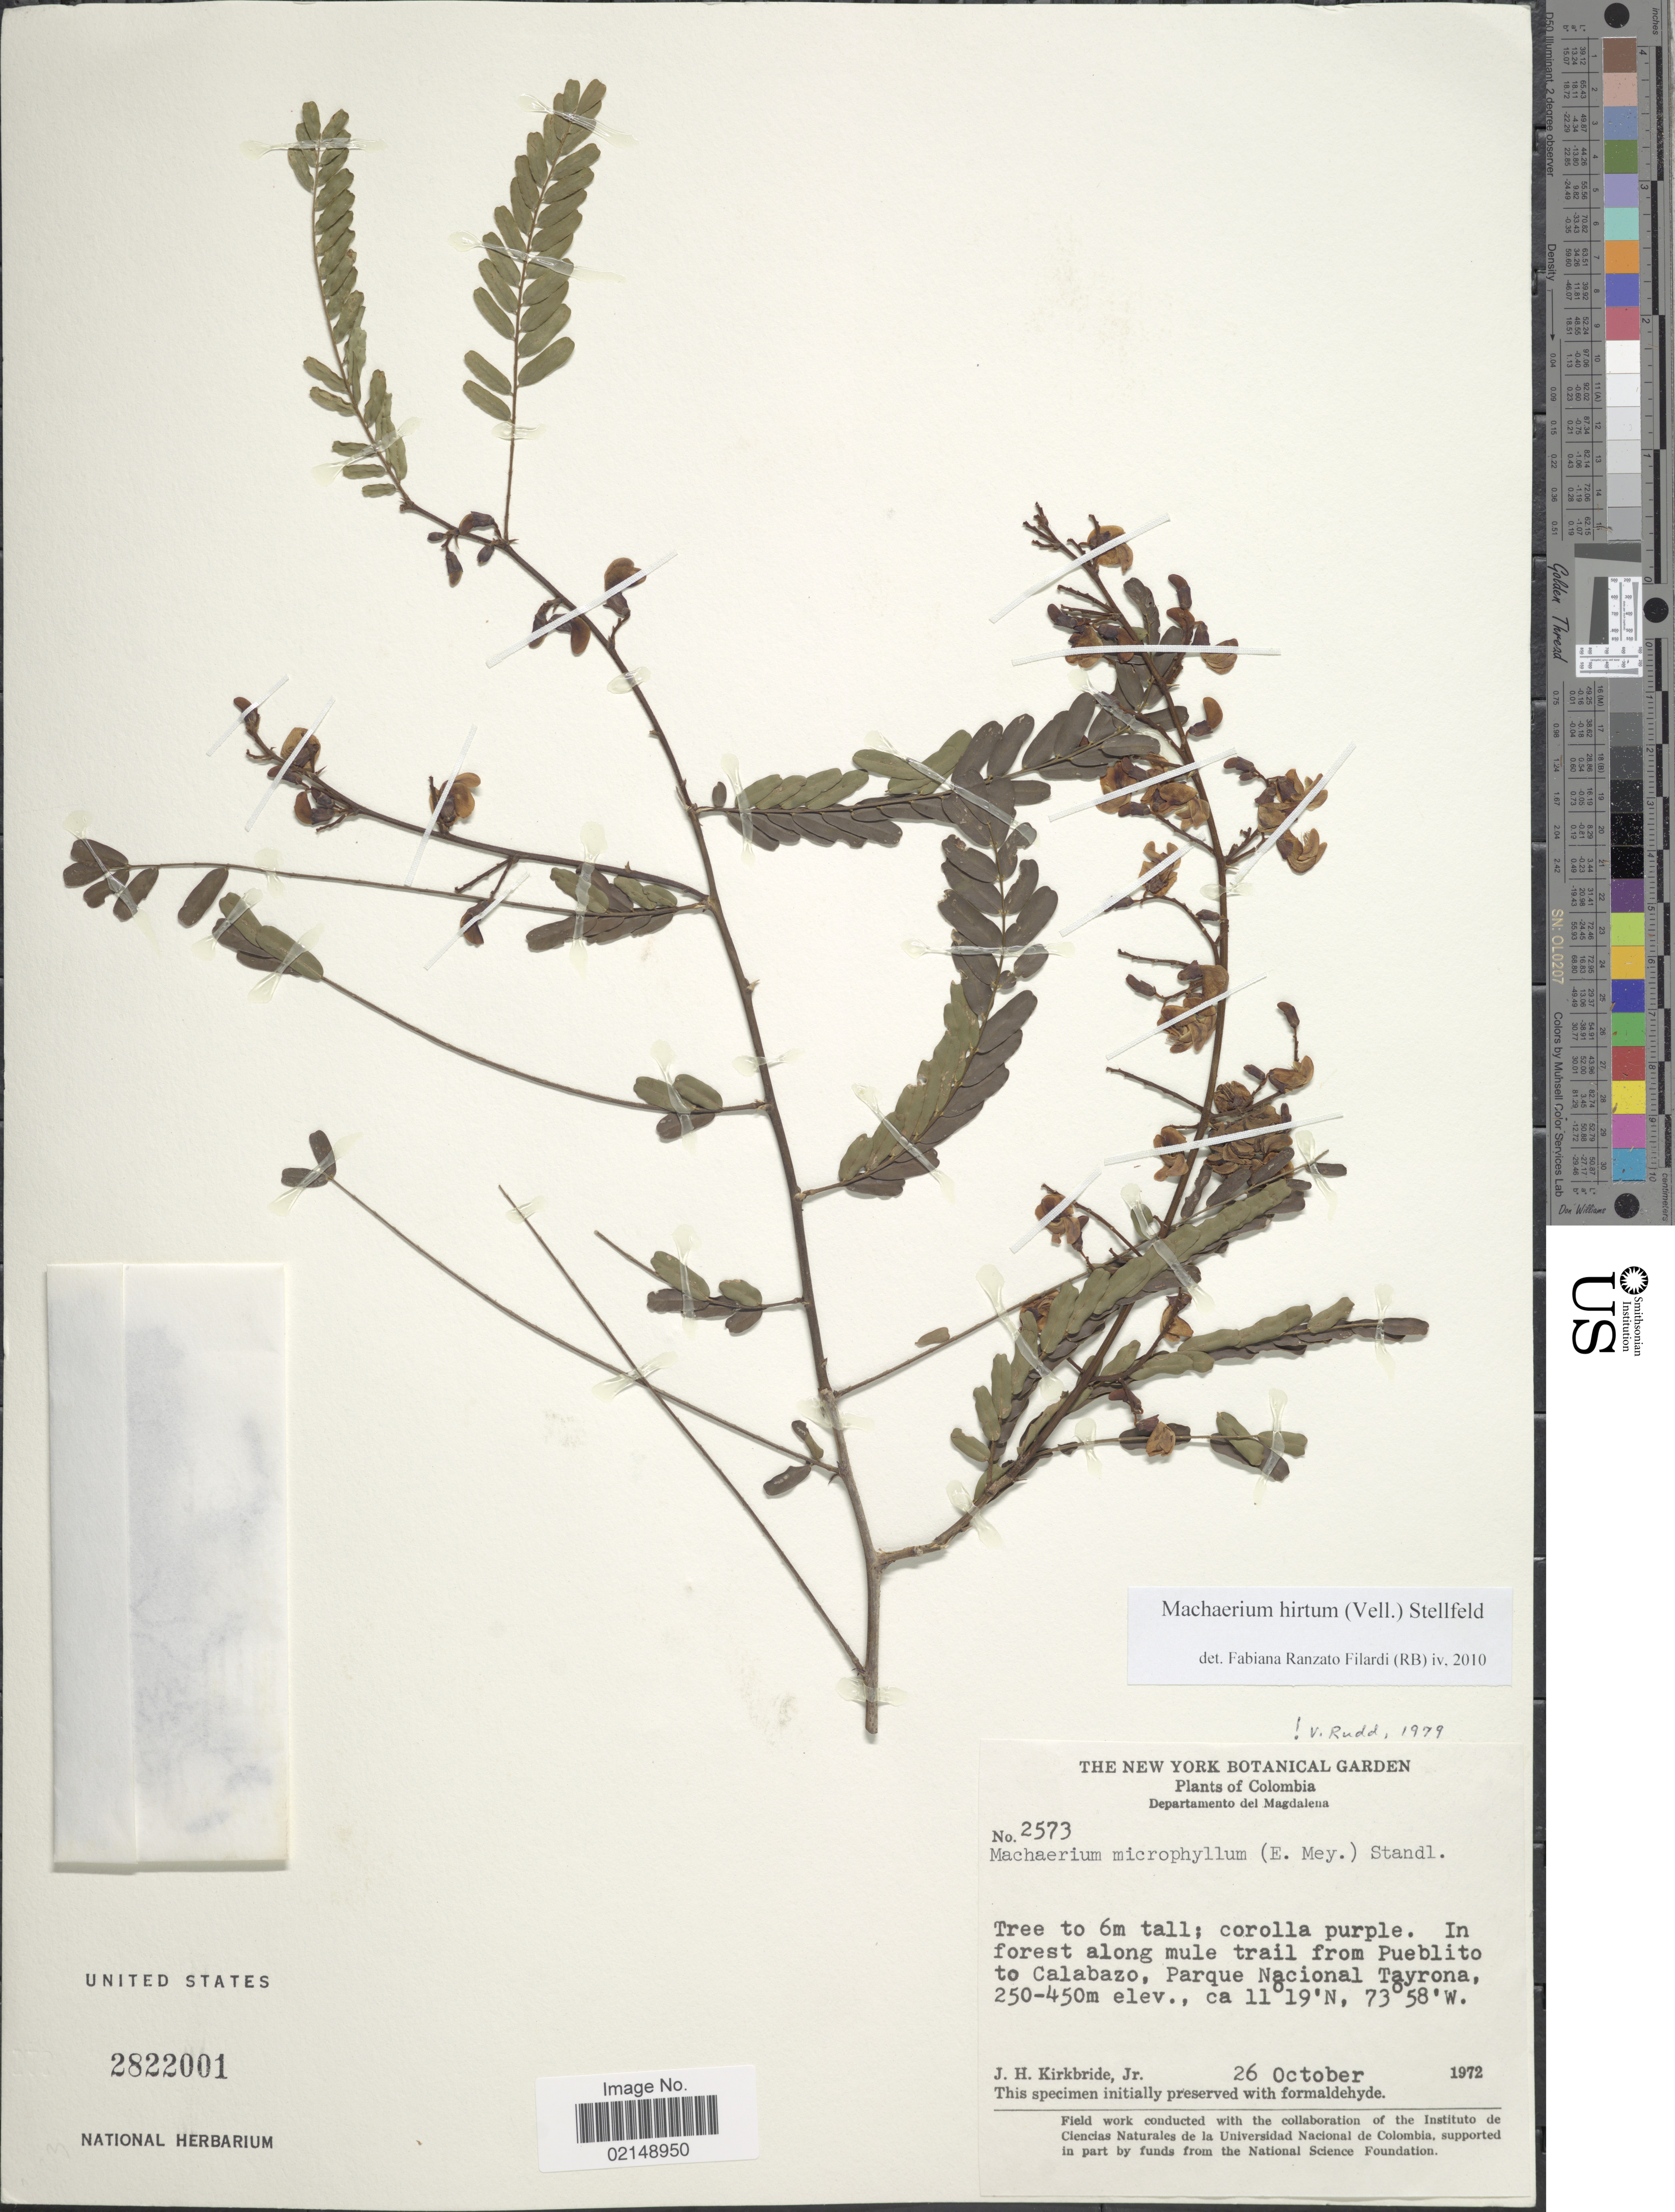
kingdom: Plantae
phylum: Tracheophyta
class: Magnoliopsida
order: Fabales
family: Fabaceae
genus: Machaerium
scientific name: Machaerium hirtum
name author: (Vell.) Stellfeld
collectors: J. H. Kirkbride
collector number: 2573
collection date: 1972-10-26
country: Colombia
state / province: Magdalena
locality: In forest along mule trail from Pueblito to Calabazo, Parque Nacional Tayrona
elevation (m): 250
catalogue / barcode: US 2822001